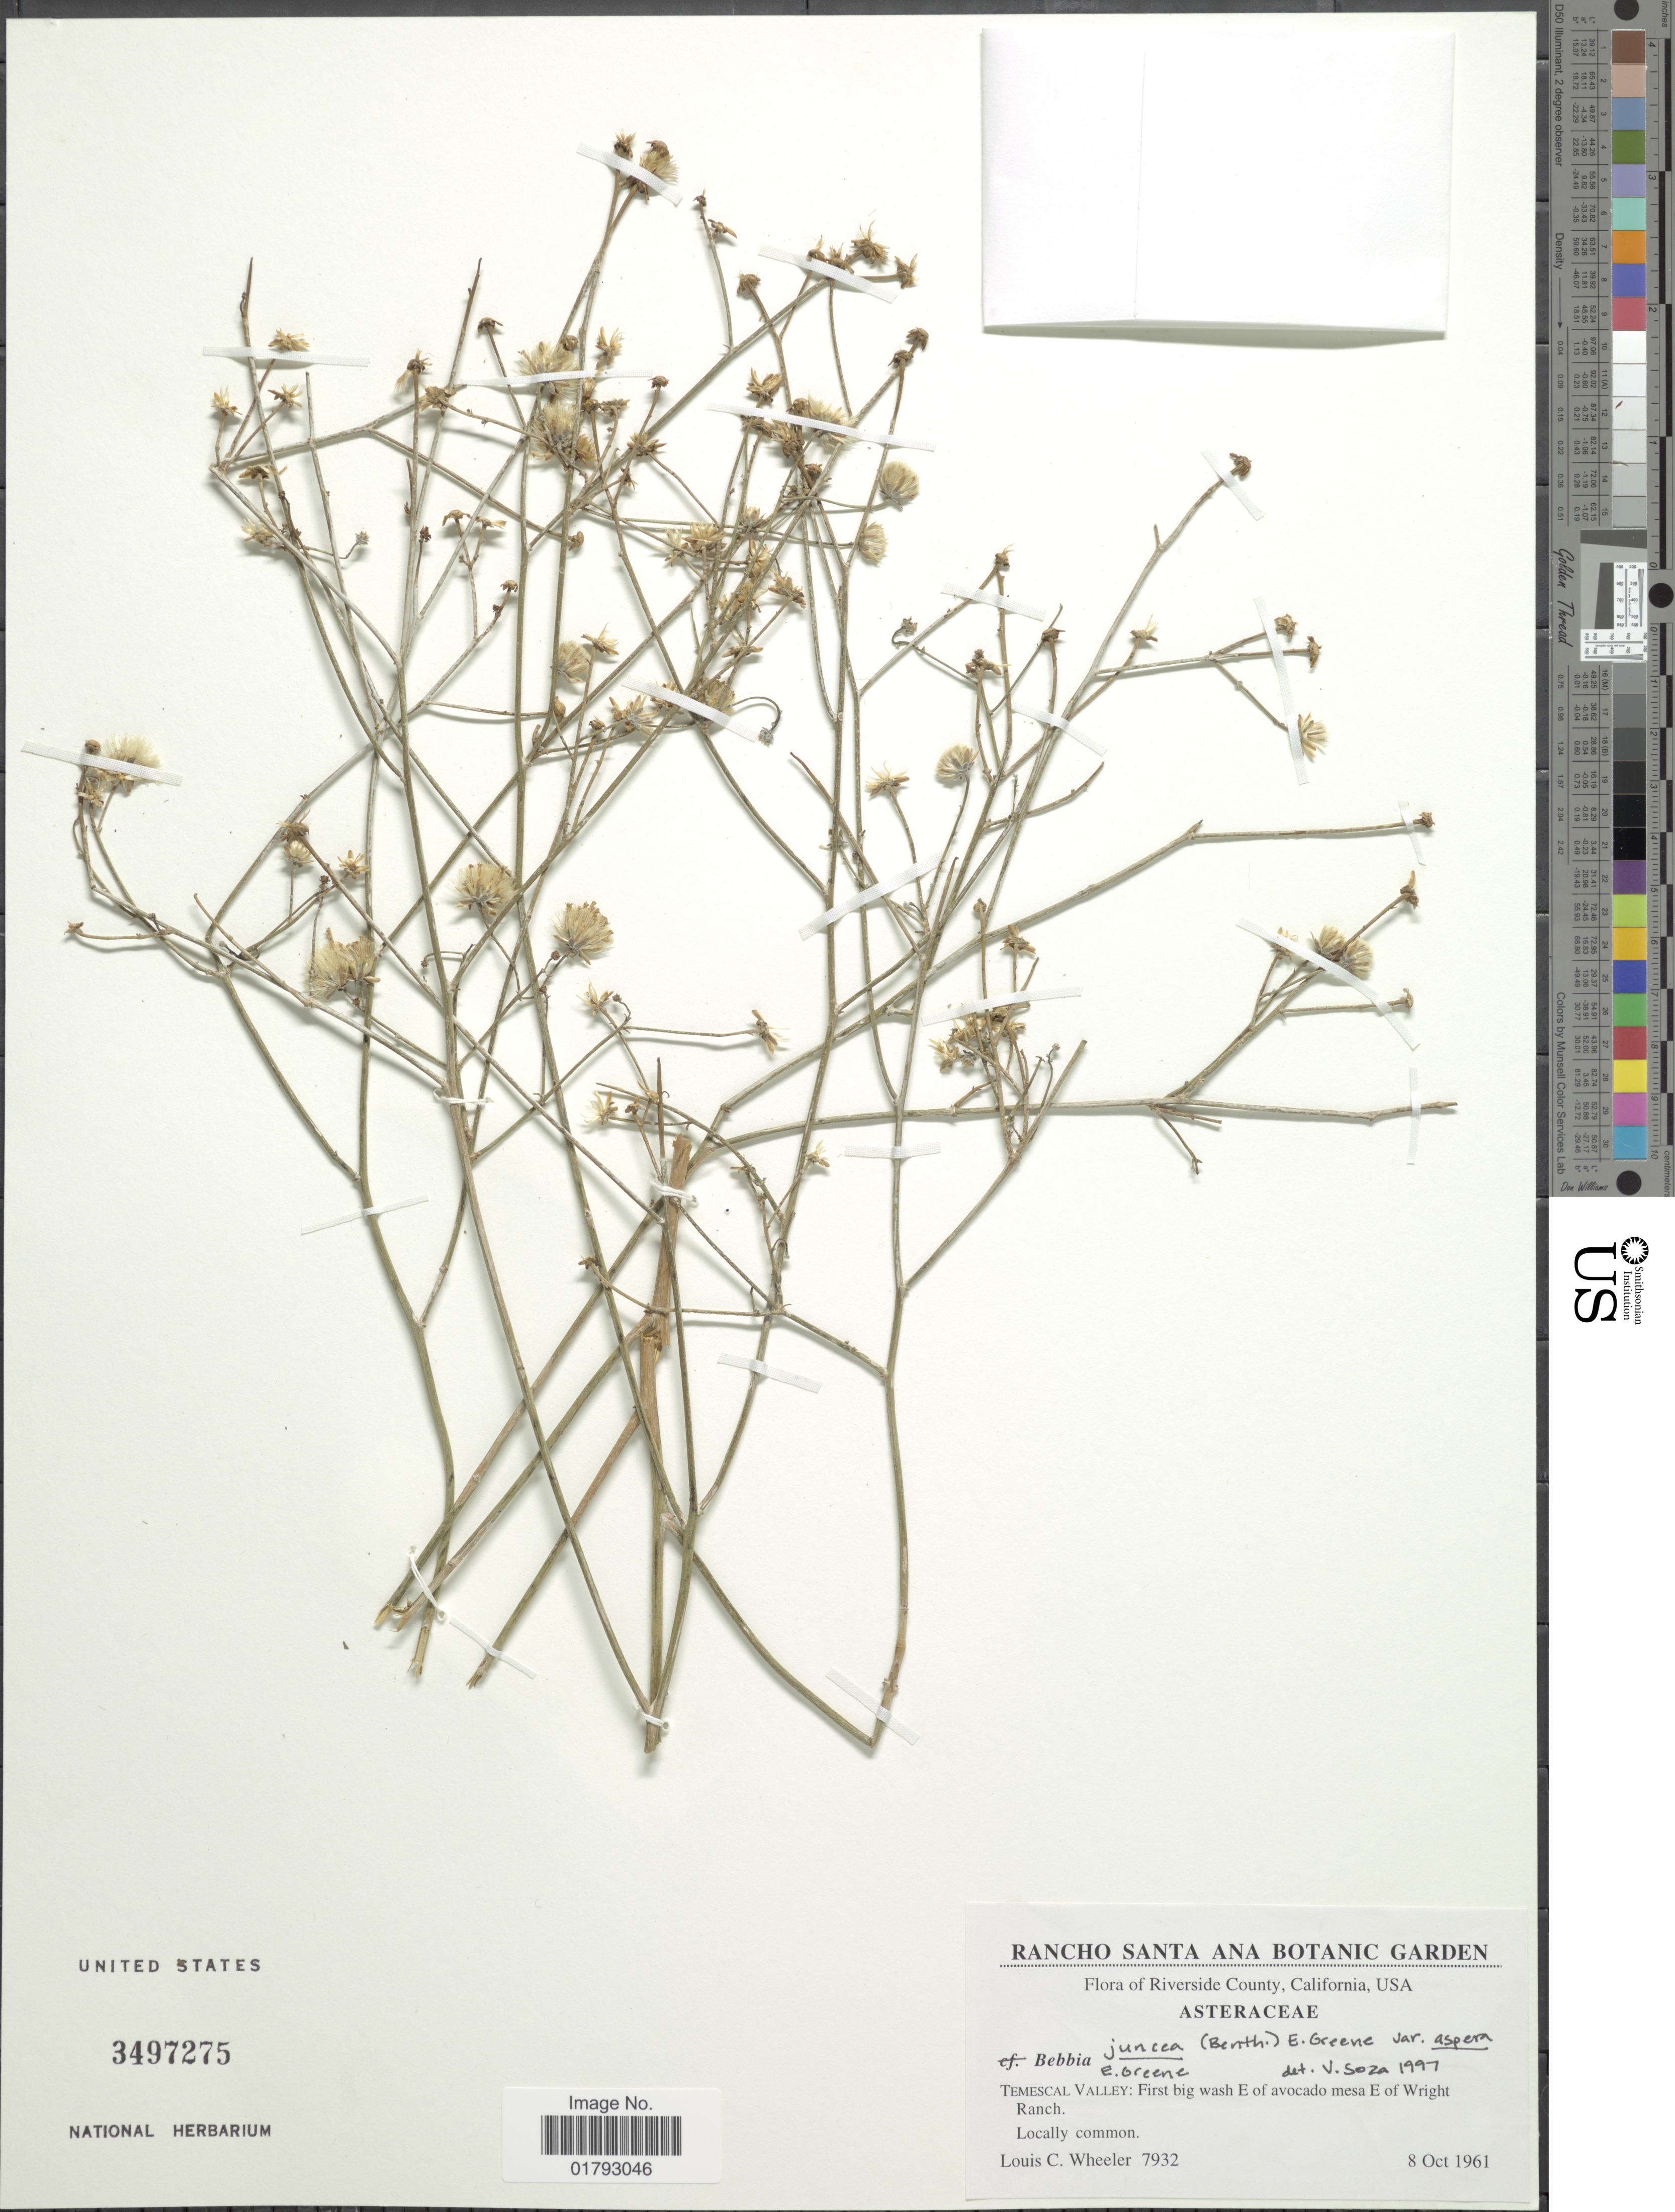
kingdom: Plantae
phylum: Tracheophyta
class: Magnoliopsida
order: Asterales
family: Asteraceae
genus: Bebbia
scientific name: Bebbia juncea var. aspera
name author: Greene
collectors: L. C. Wheeler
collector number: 7932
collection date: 1961-10-08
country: United States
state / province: California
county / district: Riverside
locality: Riverside County, California. USA, Temescal Valley: First big wash E of avocado mesa E of Wright Ranch.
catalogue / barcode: US 3497275